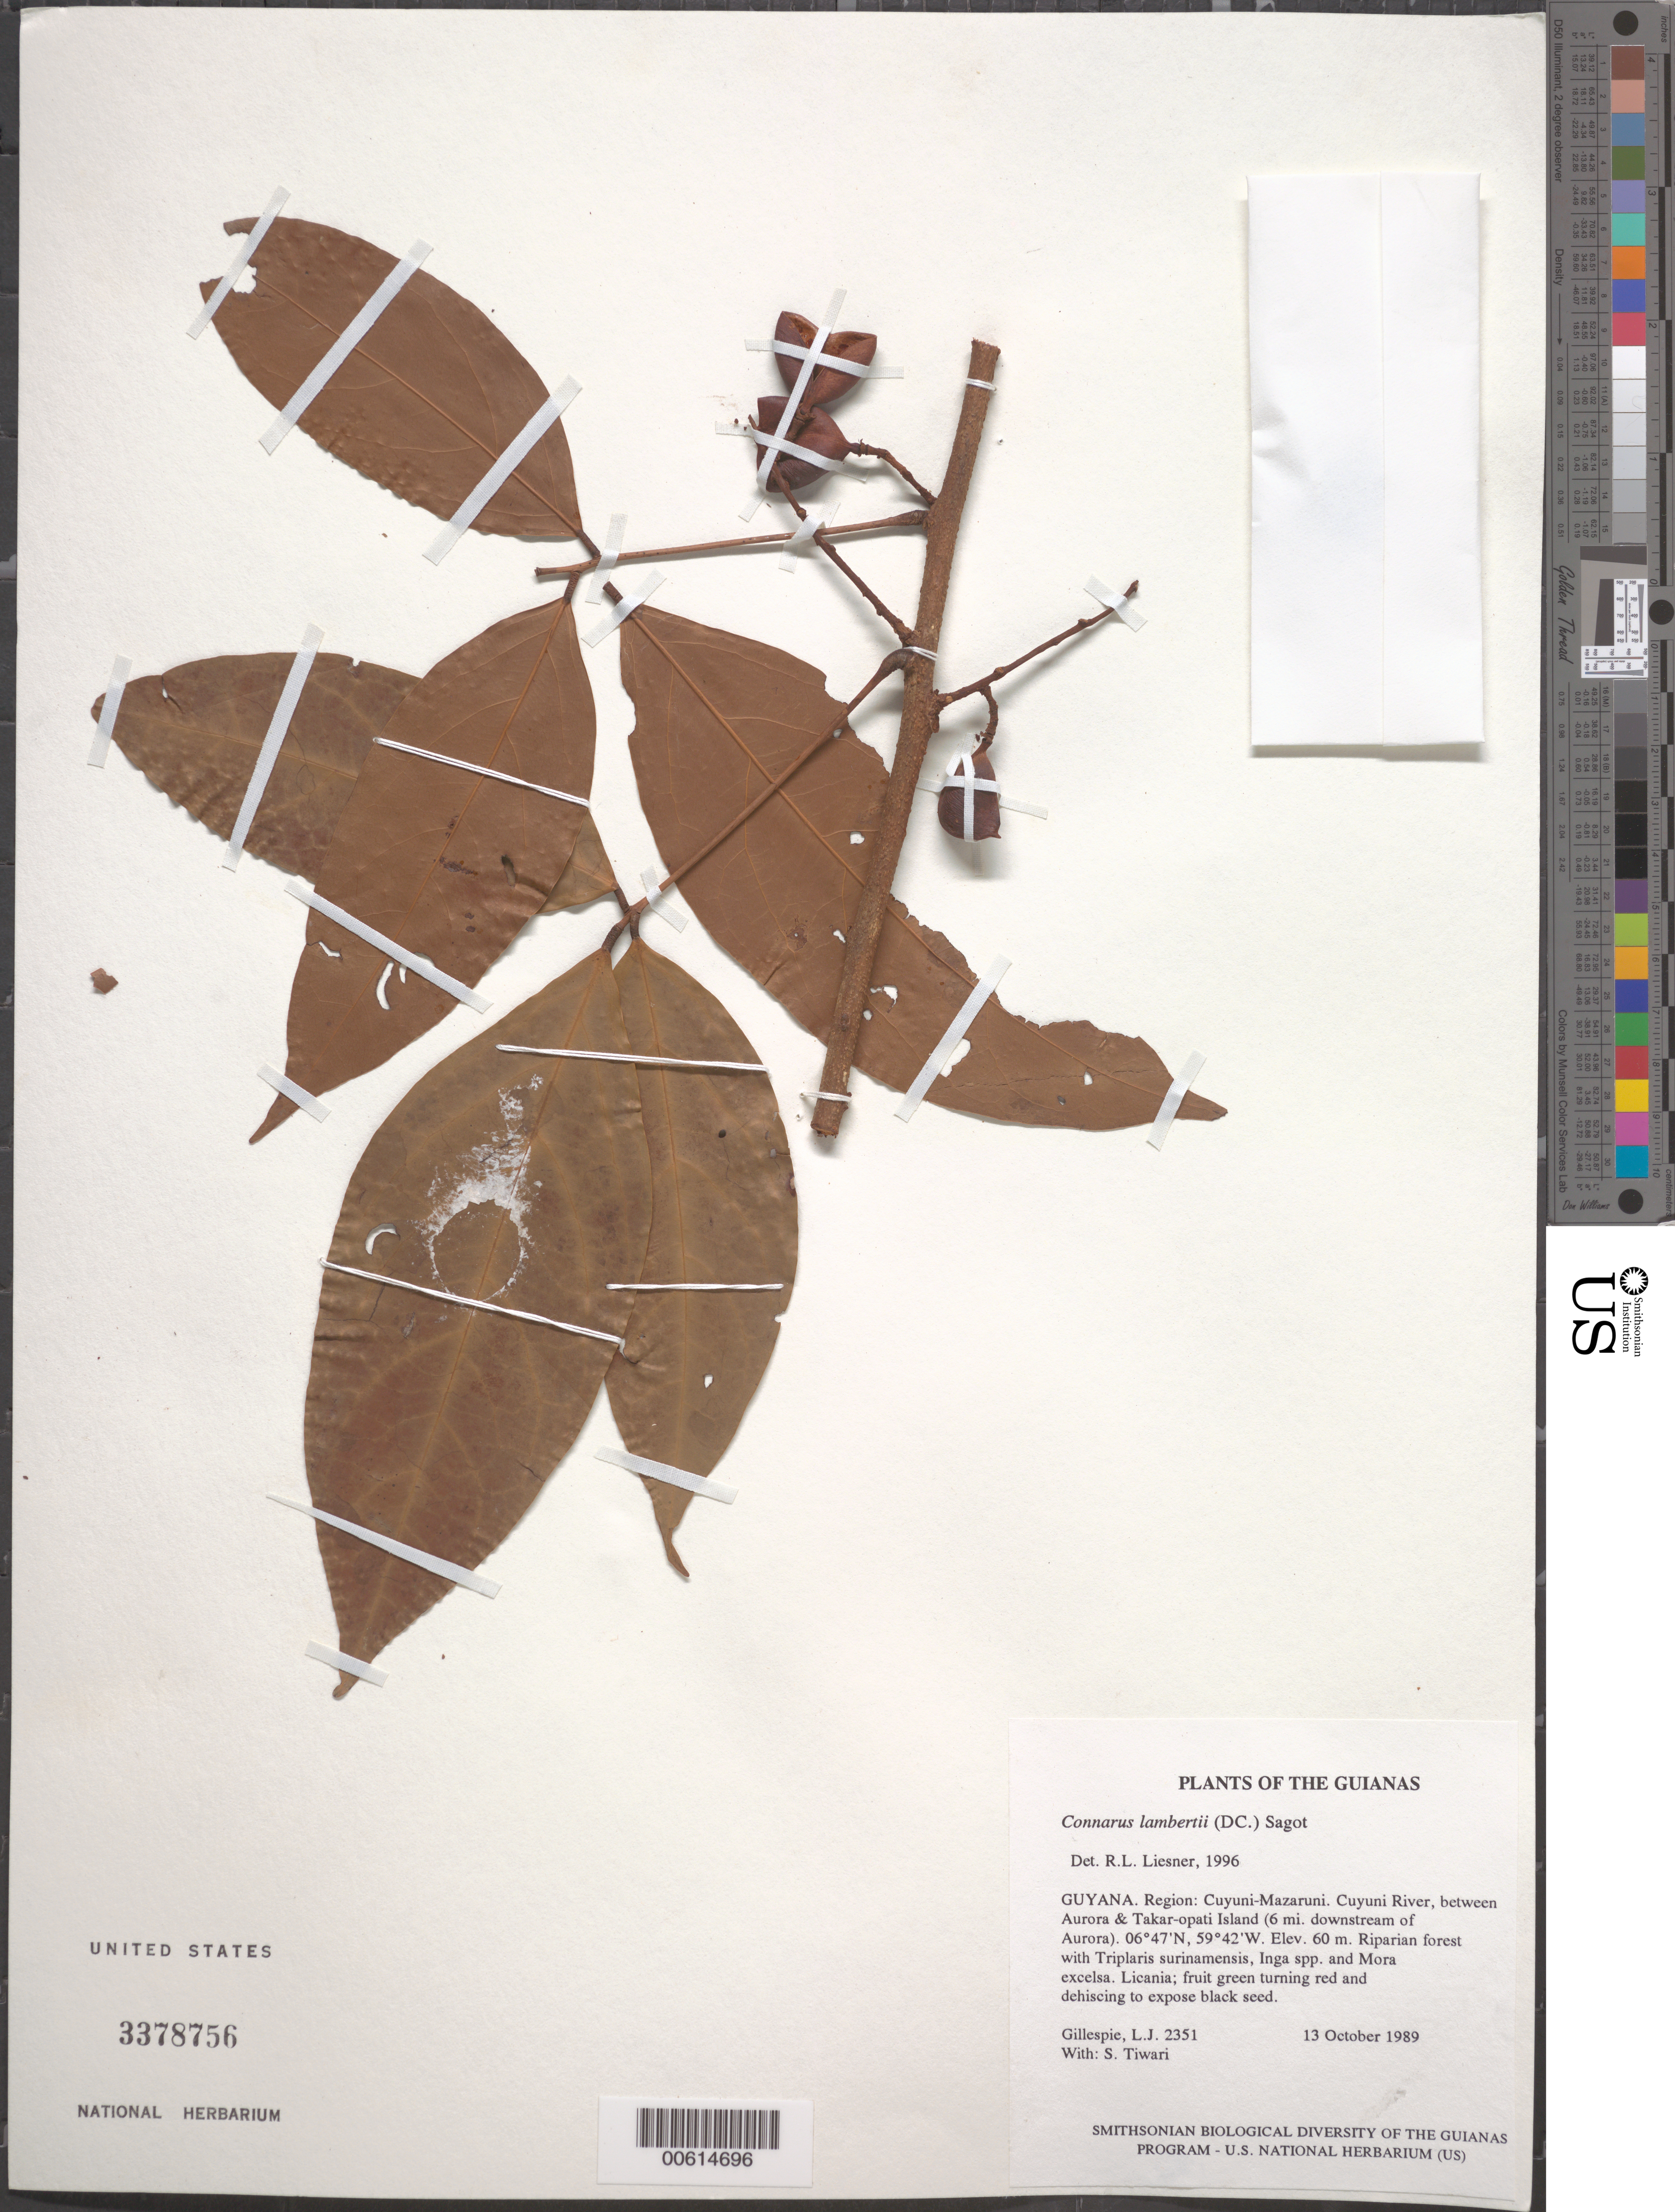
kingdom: Plantae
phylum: Tracheophyta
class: Magnoliopsida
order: Oxalidales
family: Connaraceae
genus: Connarus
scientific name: Connarus lambertii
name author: (DC.) Sagot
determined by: Liesner, R. L.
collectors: L. J. Gillespie & S. Tiwari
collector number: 2351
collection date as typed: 13 October 1989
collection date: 1989-10-13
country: Guyana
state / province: Cuyuni-Mazaruni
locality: Cuyuni River, between Aurora & Takar-opati Island (6 mi. downstream of Aurora)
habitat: Riparian forest with Triplaris surinamensis, Inga spp. and Mora excelsa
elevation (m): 60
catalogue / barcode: US 3378756